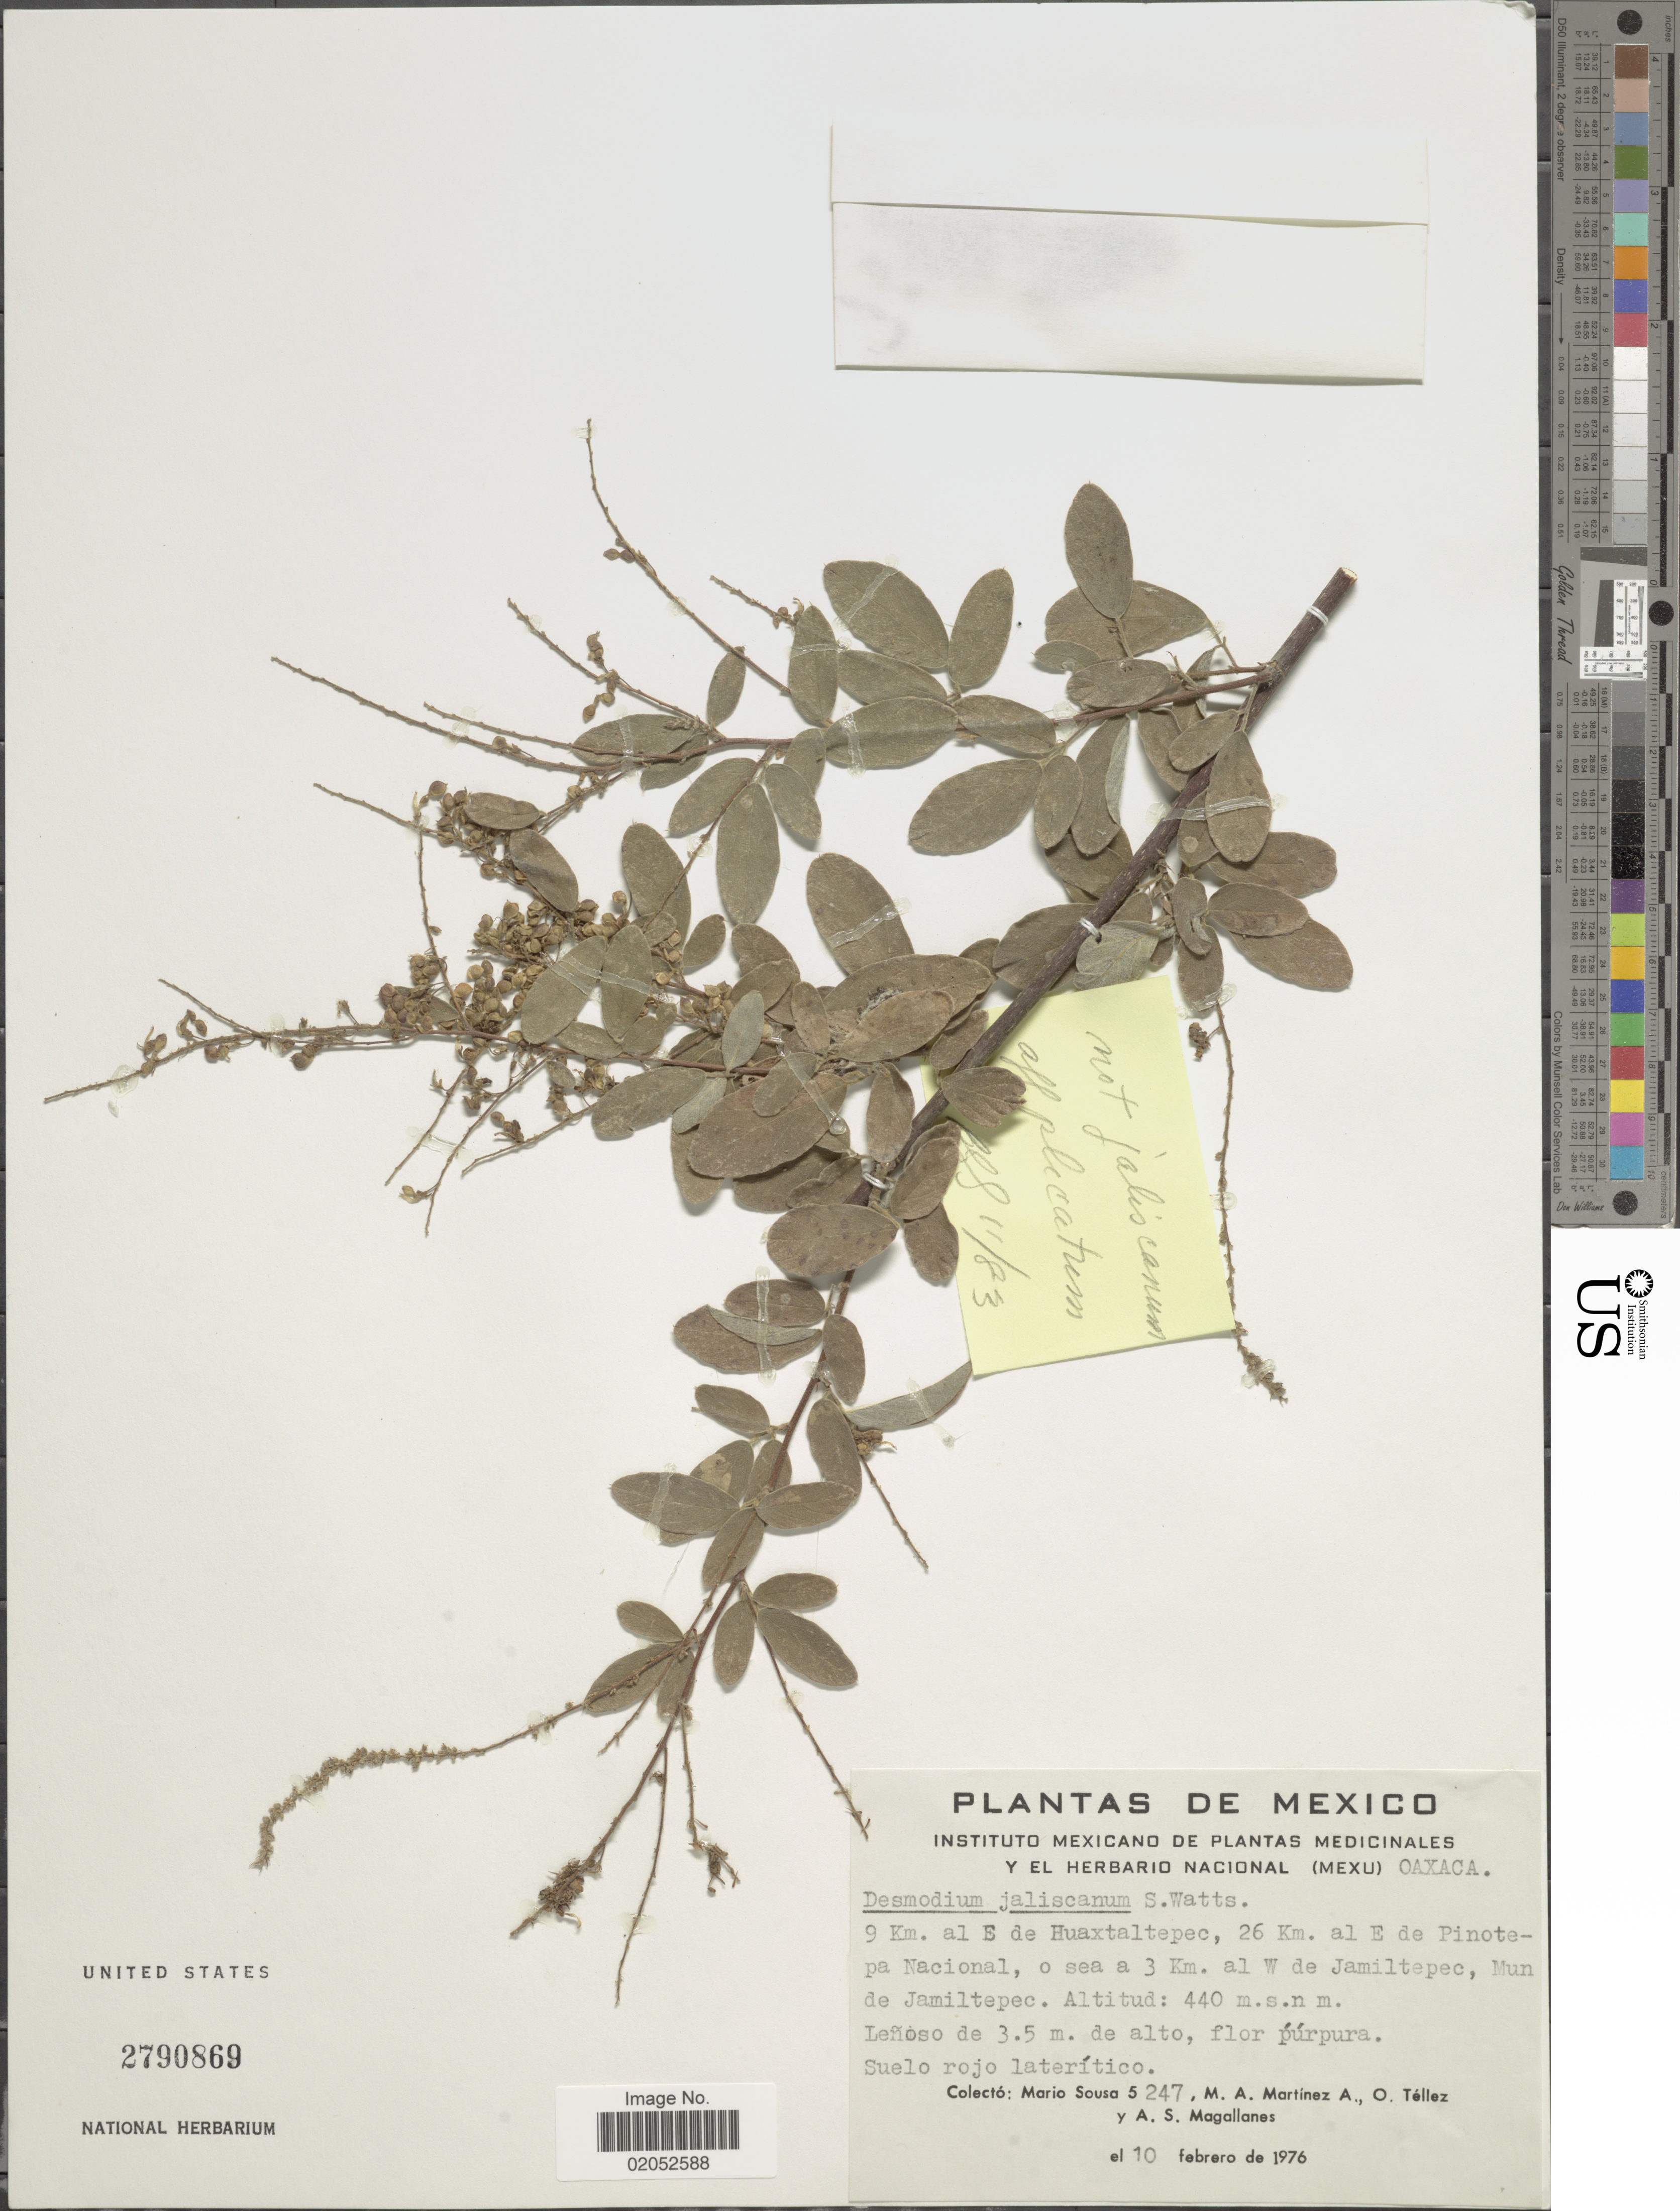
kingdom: Plantae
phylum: Tracheophyta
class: Magnoliopsida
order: Fabales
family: Fabaceae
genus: Desmodium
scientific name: Desmodium plicatum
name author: Schltdl. & Cham.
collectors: M. Sousa S., M. A. Martínez Alfaro, O. Tellez & A. Magallanes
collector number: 5247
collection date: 1976-02-10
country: Mexico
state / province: Oaxaca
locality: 9 km. al E de Huaxtaltepec, 26 km. al E de Pinotepa Nacional, o sea a 3 km al W de Jamiltepec, Munde Jamiltepec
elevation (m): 440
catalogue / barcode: US 2790869